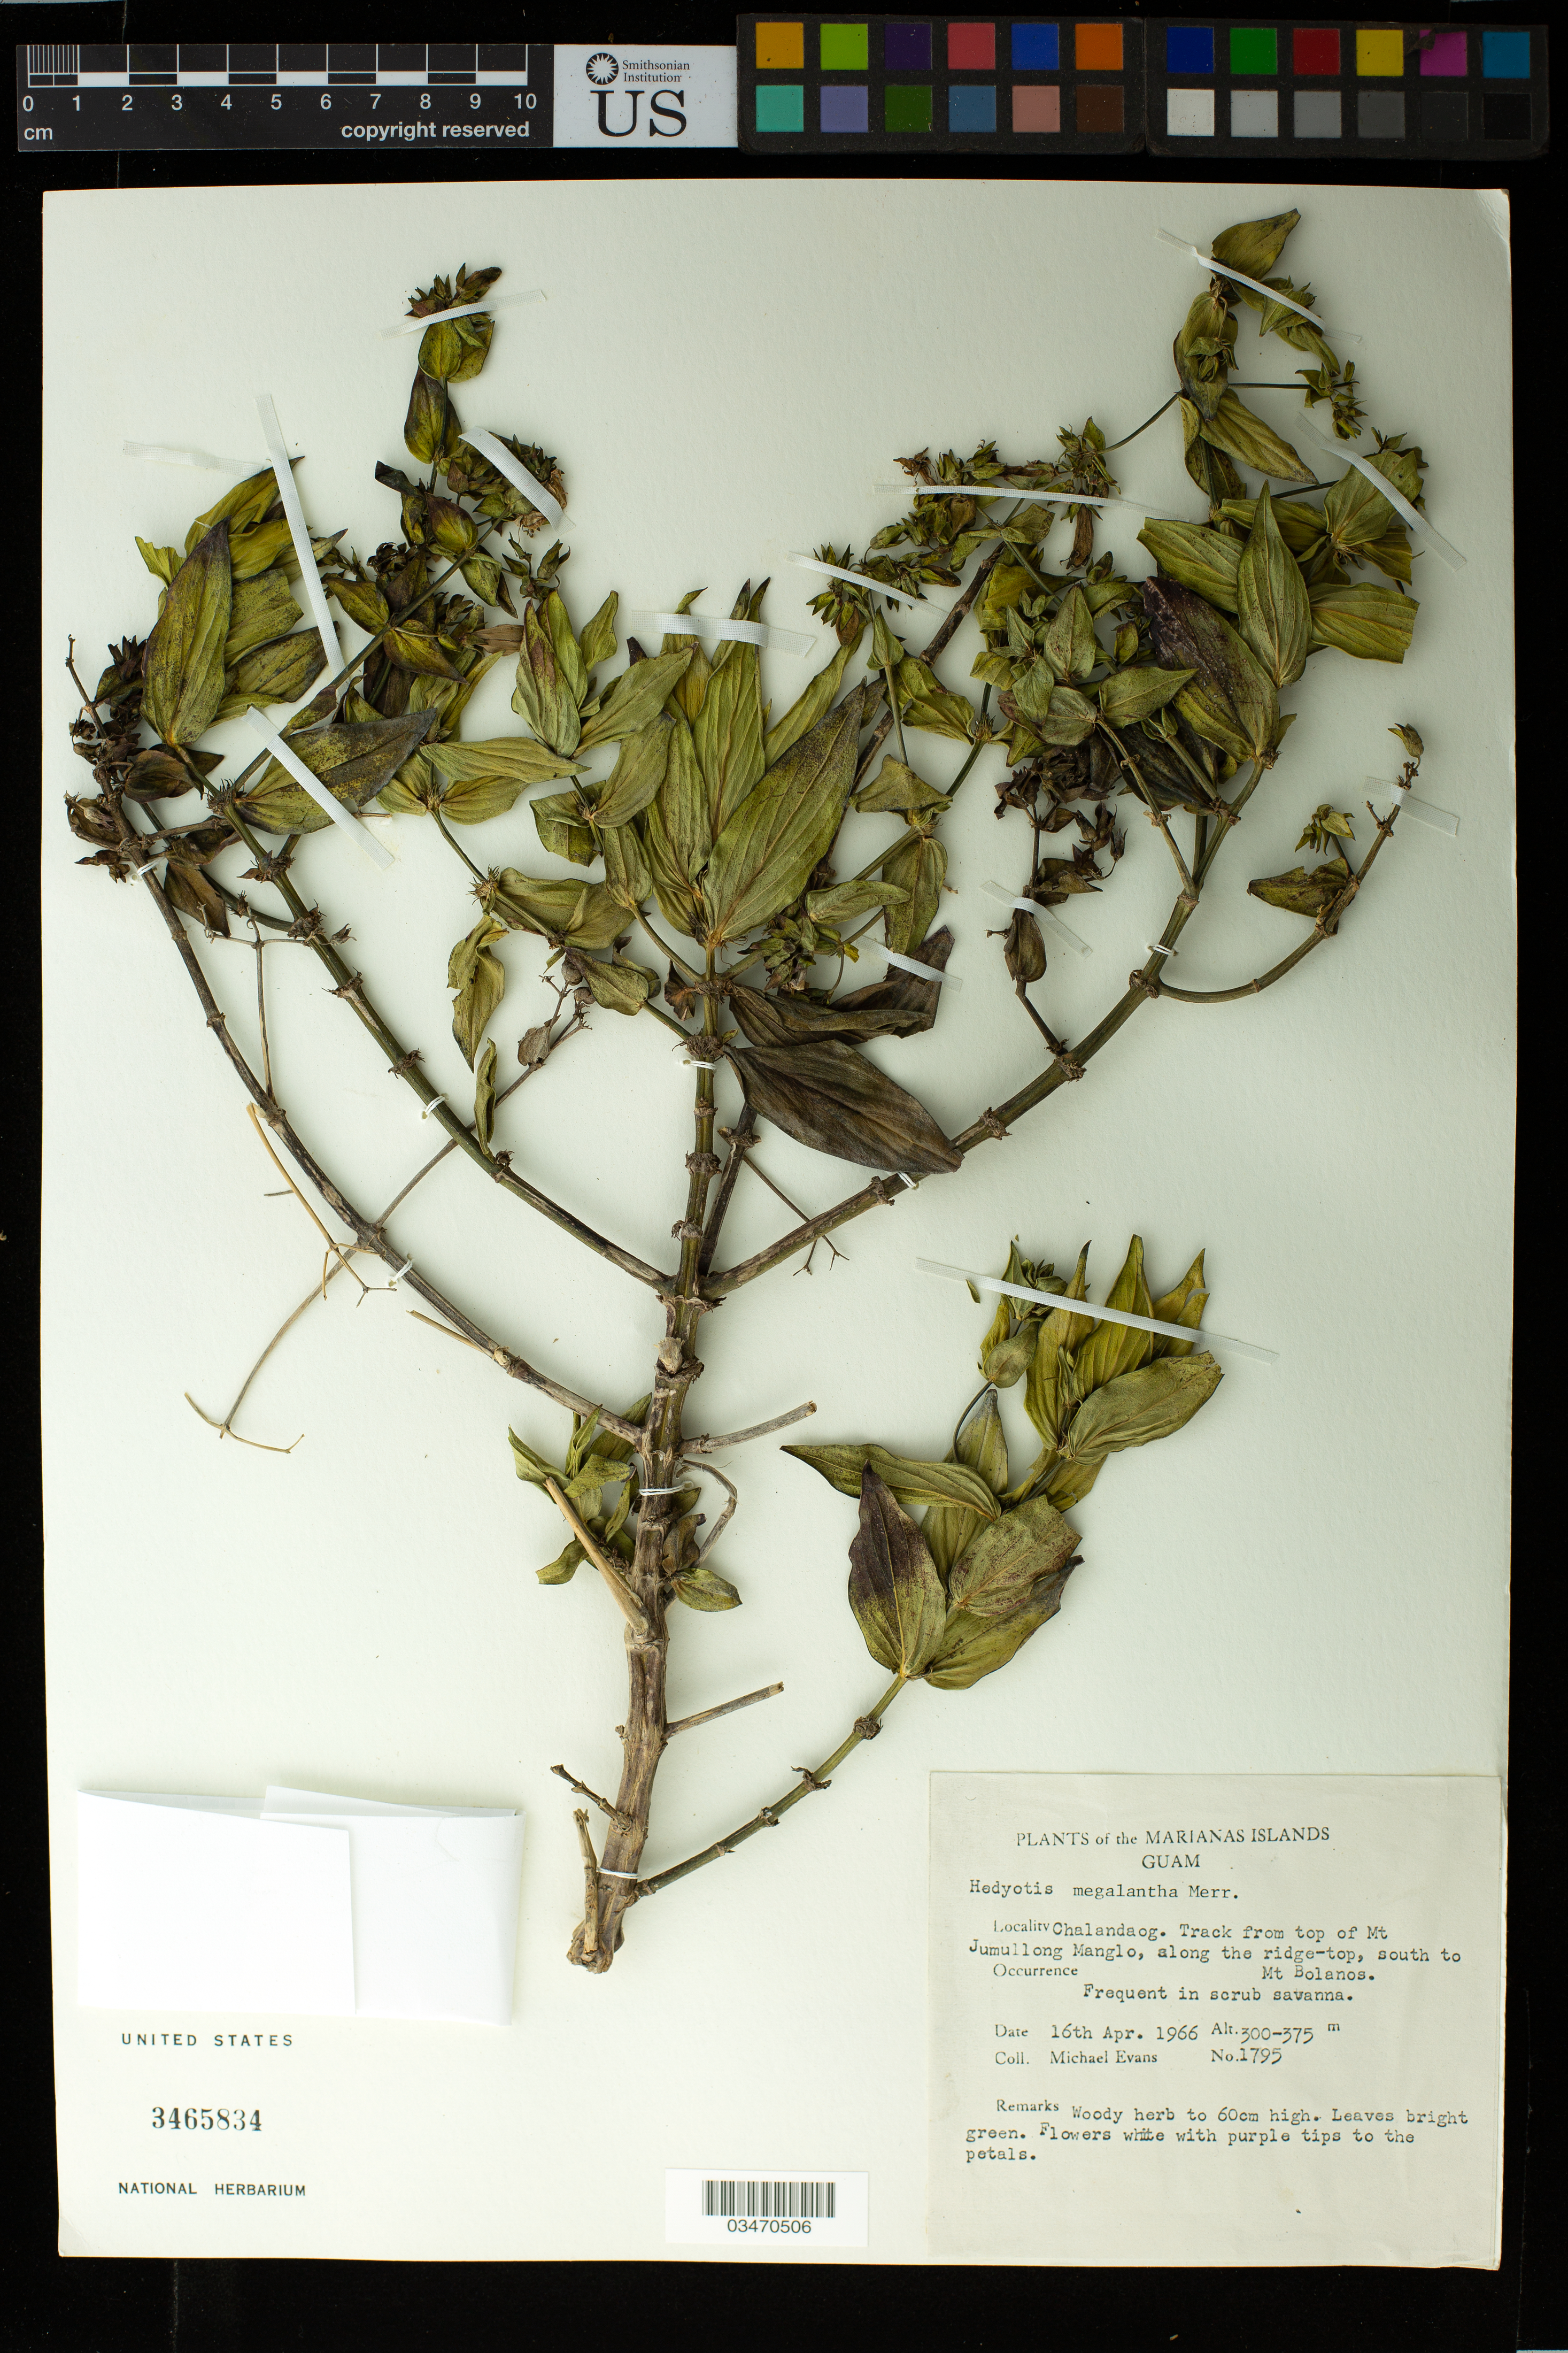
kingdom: Plantae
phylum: Tracheophyta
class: Magnoliopsida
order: Gentianales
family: Rubiaceae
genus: Hedyotis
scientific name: Hedyotis megalantha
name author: Merr.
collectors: M. Evans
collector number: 1795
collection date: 1966-04-16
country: Guam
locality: Marianas Islands. Chalandaog. Track from top of Mt Jumullong Manglo, along the ridge-top, south to Mt Bolanos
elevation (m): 300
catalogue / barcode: US 3465834